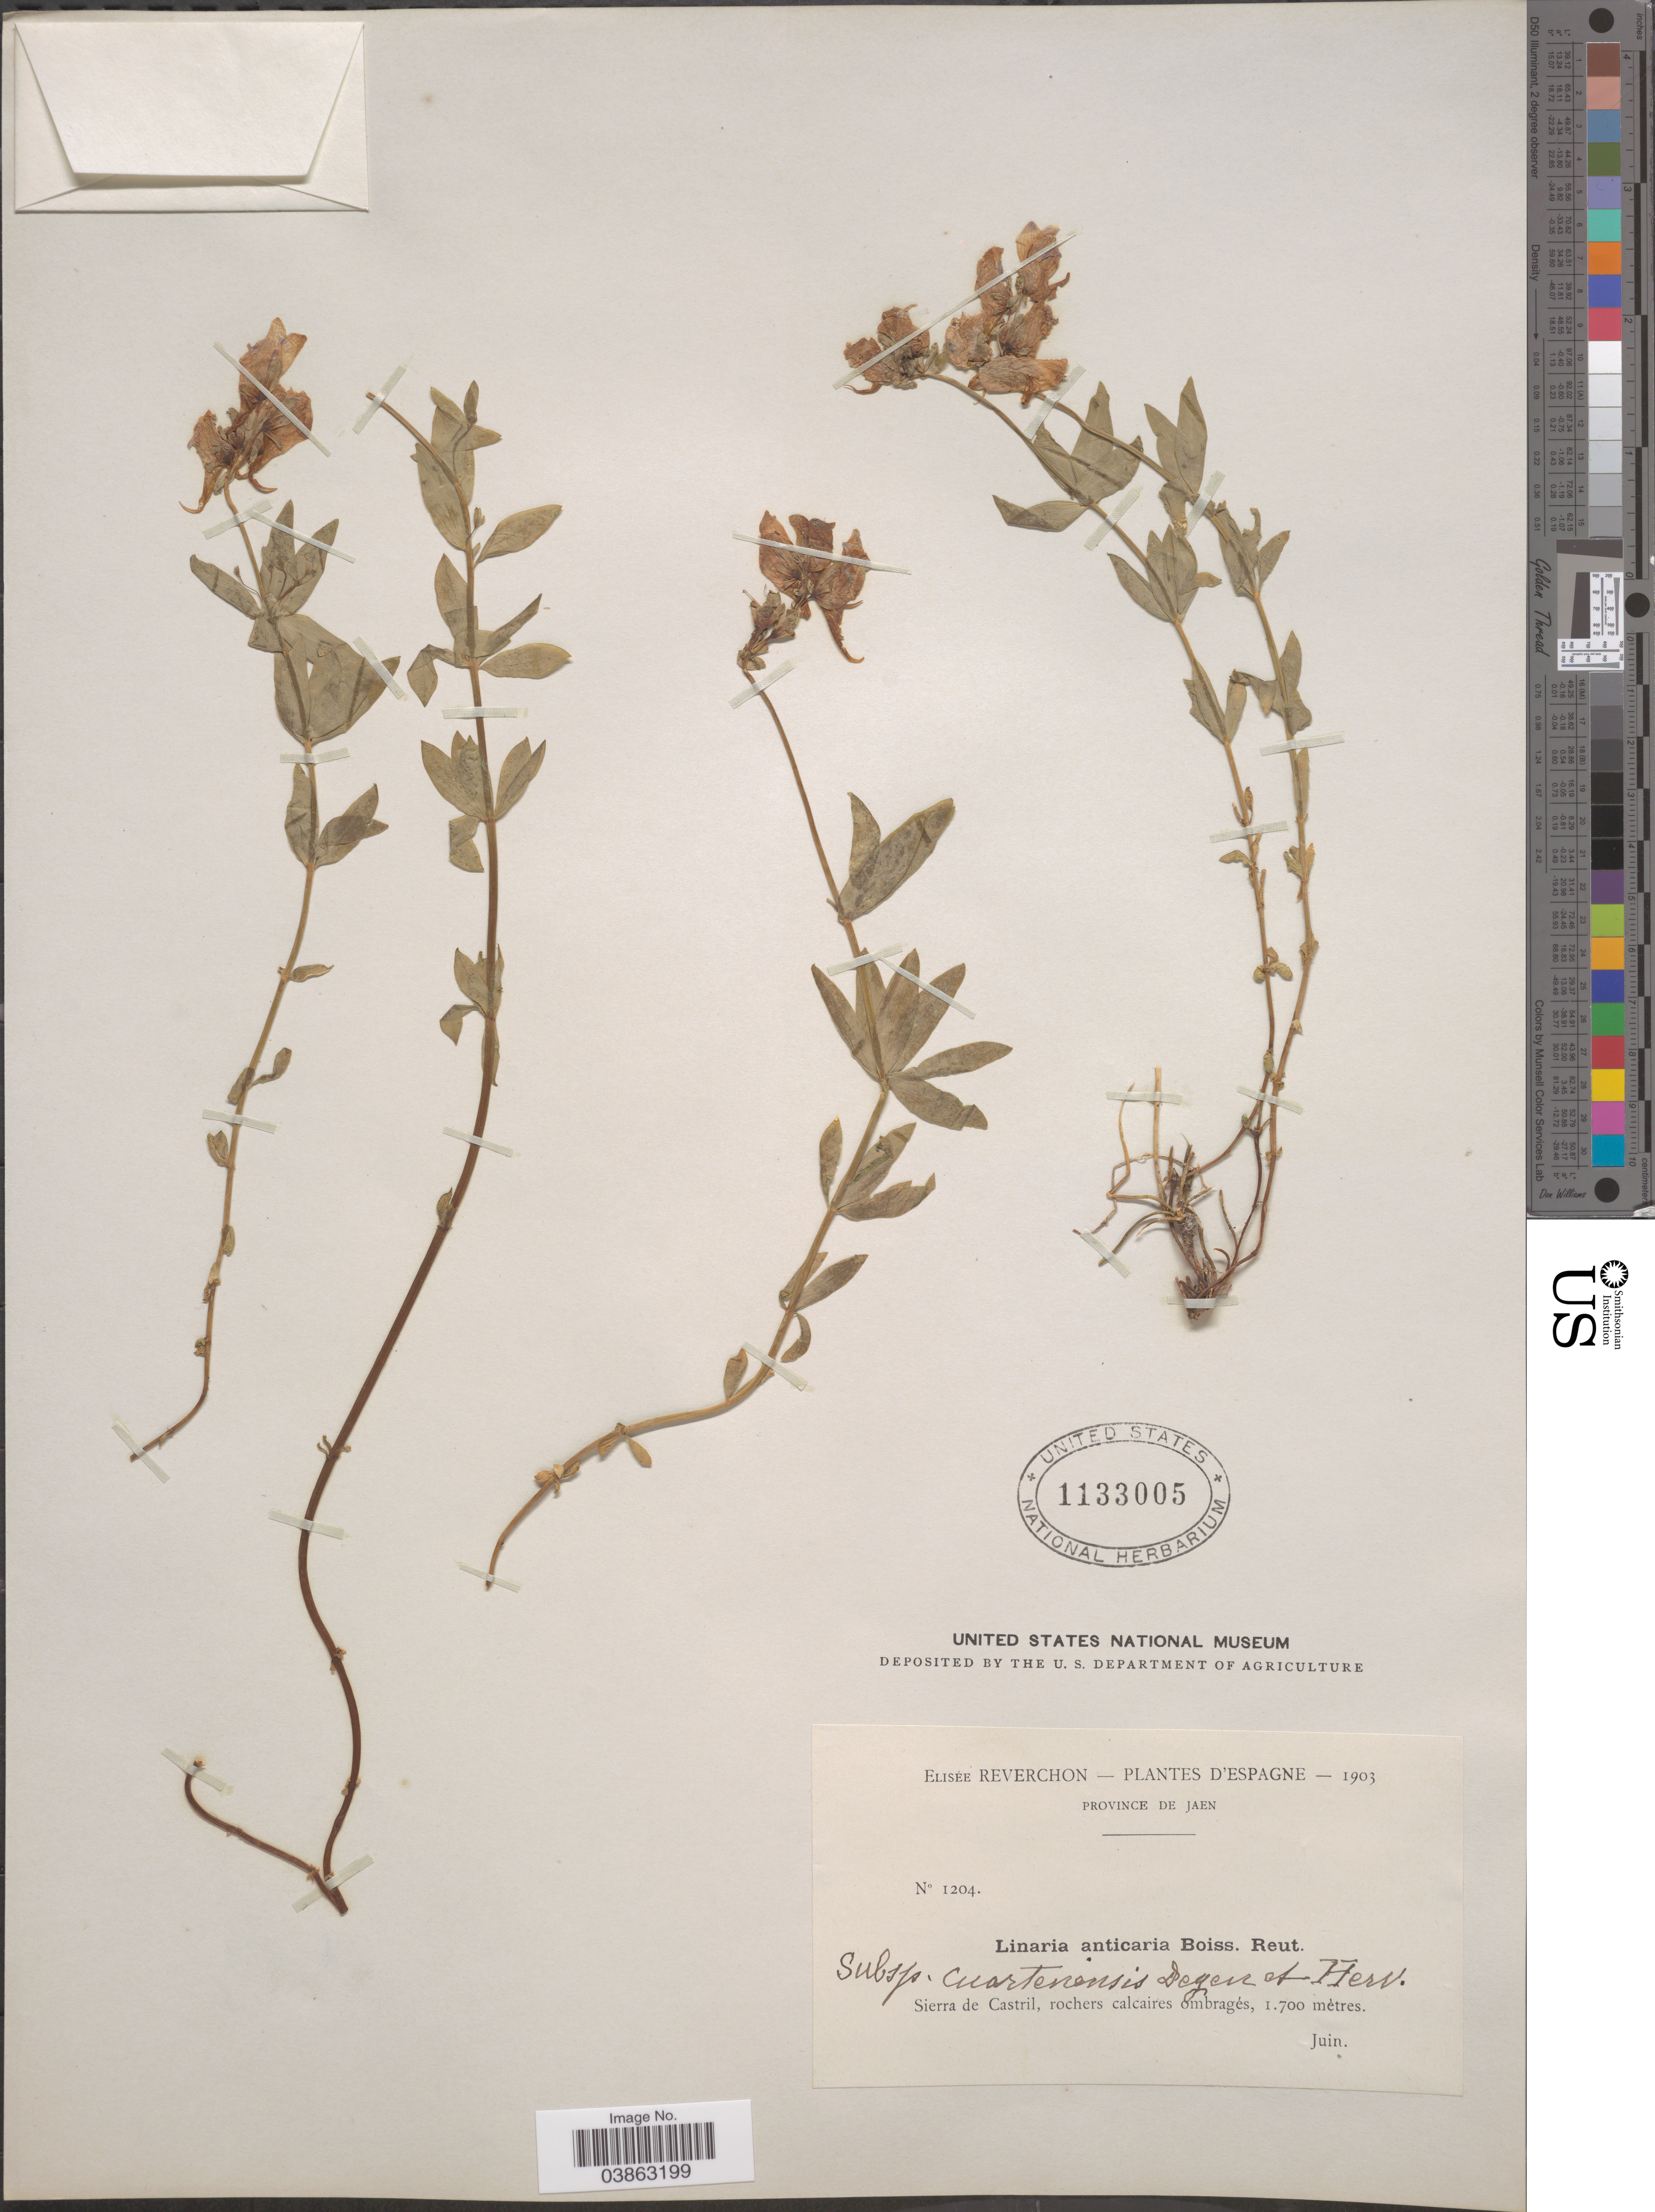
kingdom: Plantae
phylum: Tracheophyta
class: Magnoliopsida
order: Lamiales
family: Plantaginaceae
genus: Linaria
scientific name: Linaria anticaria subsp. cuartanensis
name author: Degen & Hervier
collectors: E. Reverchon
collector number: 1204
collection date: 1903-06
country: Spain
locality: D' Espagne. Province de Jaen. Sierra de Castril, rochers calcaires ombragés.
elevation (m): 1700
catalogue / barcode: US 1133005